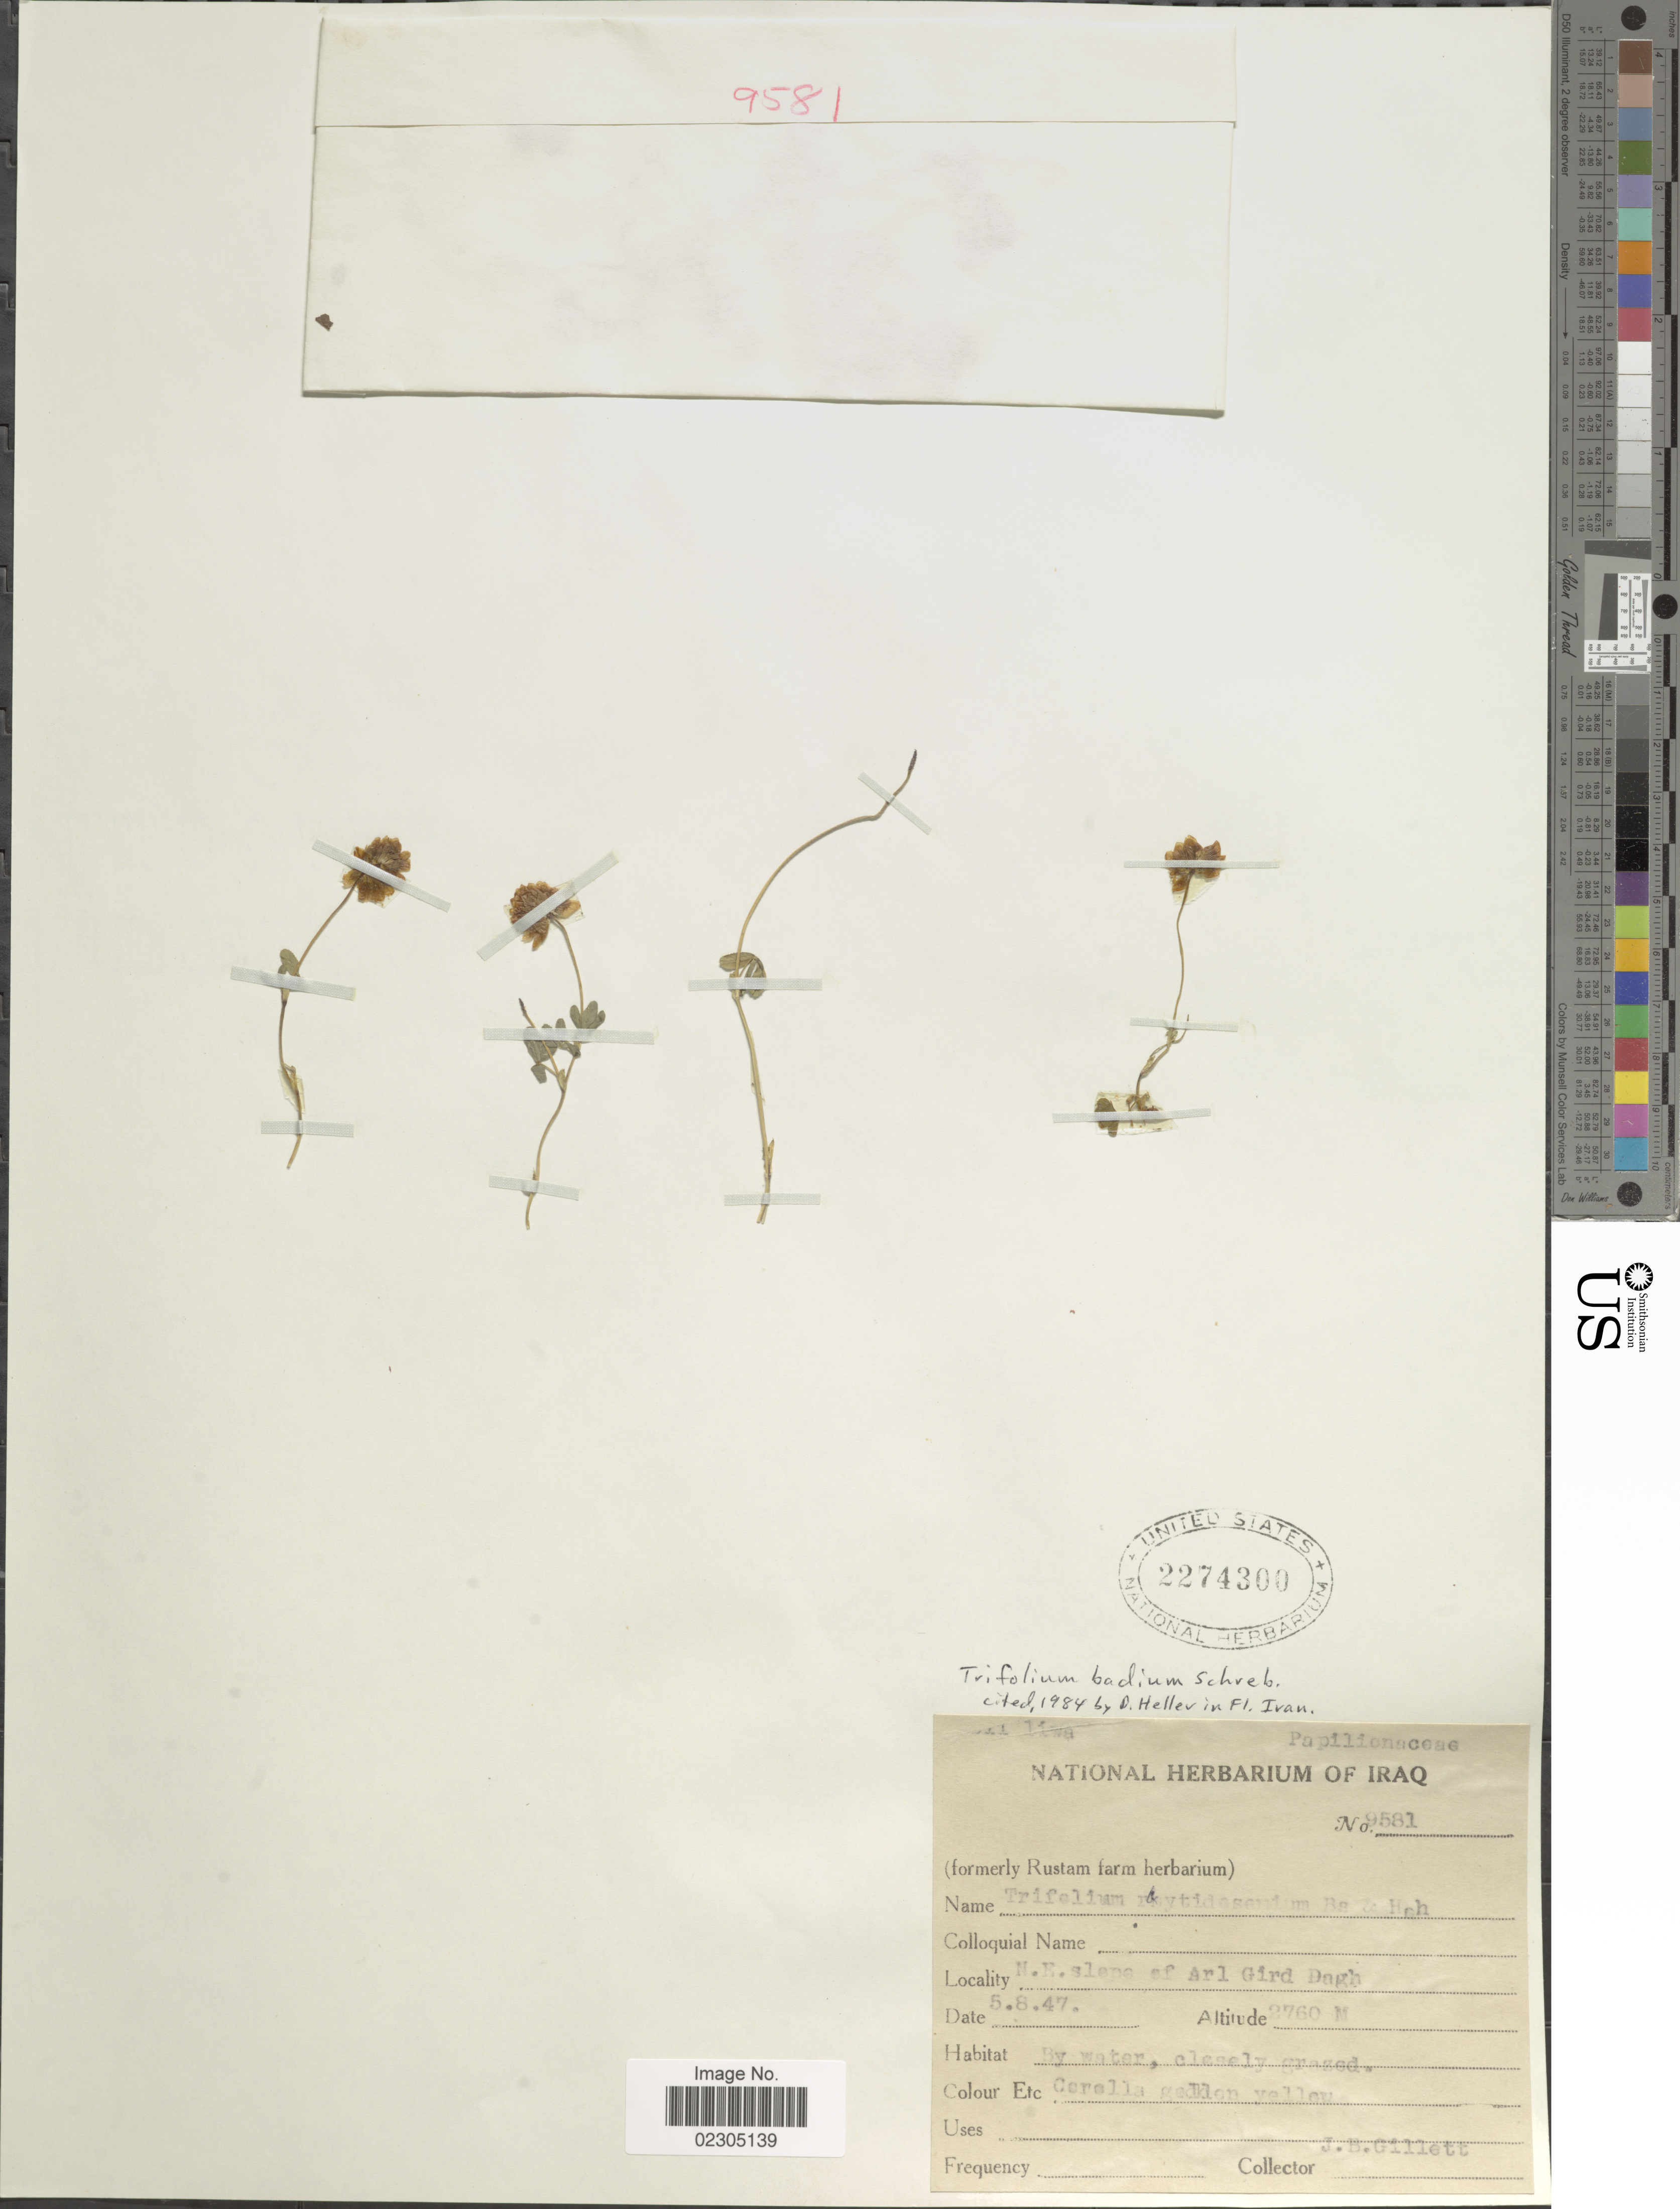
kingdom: Plantae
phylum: Tracheophyta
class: Magnoliopsida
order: Fabales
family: Fabaceae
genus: Trifolium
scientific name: Trifolium badium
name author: Schreb.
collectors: J. B. Gillett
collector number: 9581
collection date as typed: Transcribed d/m/y: 5/8/47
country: Iraq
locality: N.E. slope of Arl Gird Dagh.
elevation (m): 2760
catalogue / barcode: US 2274300